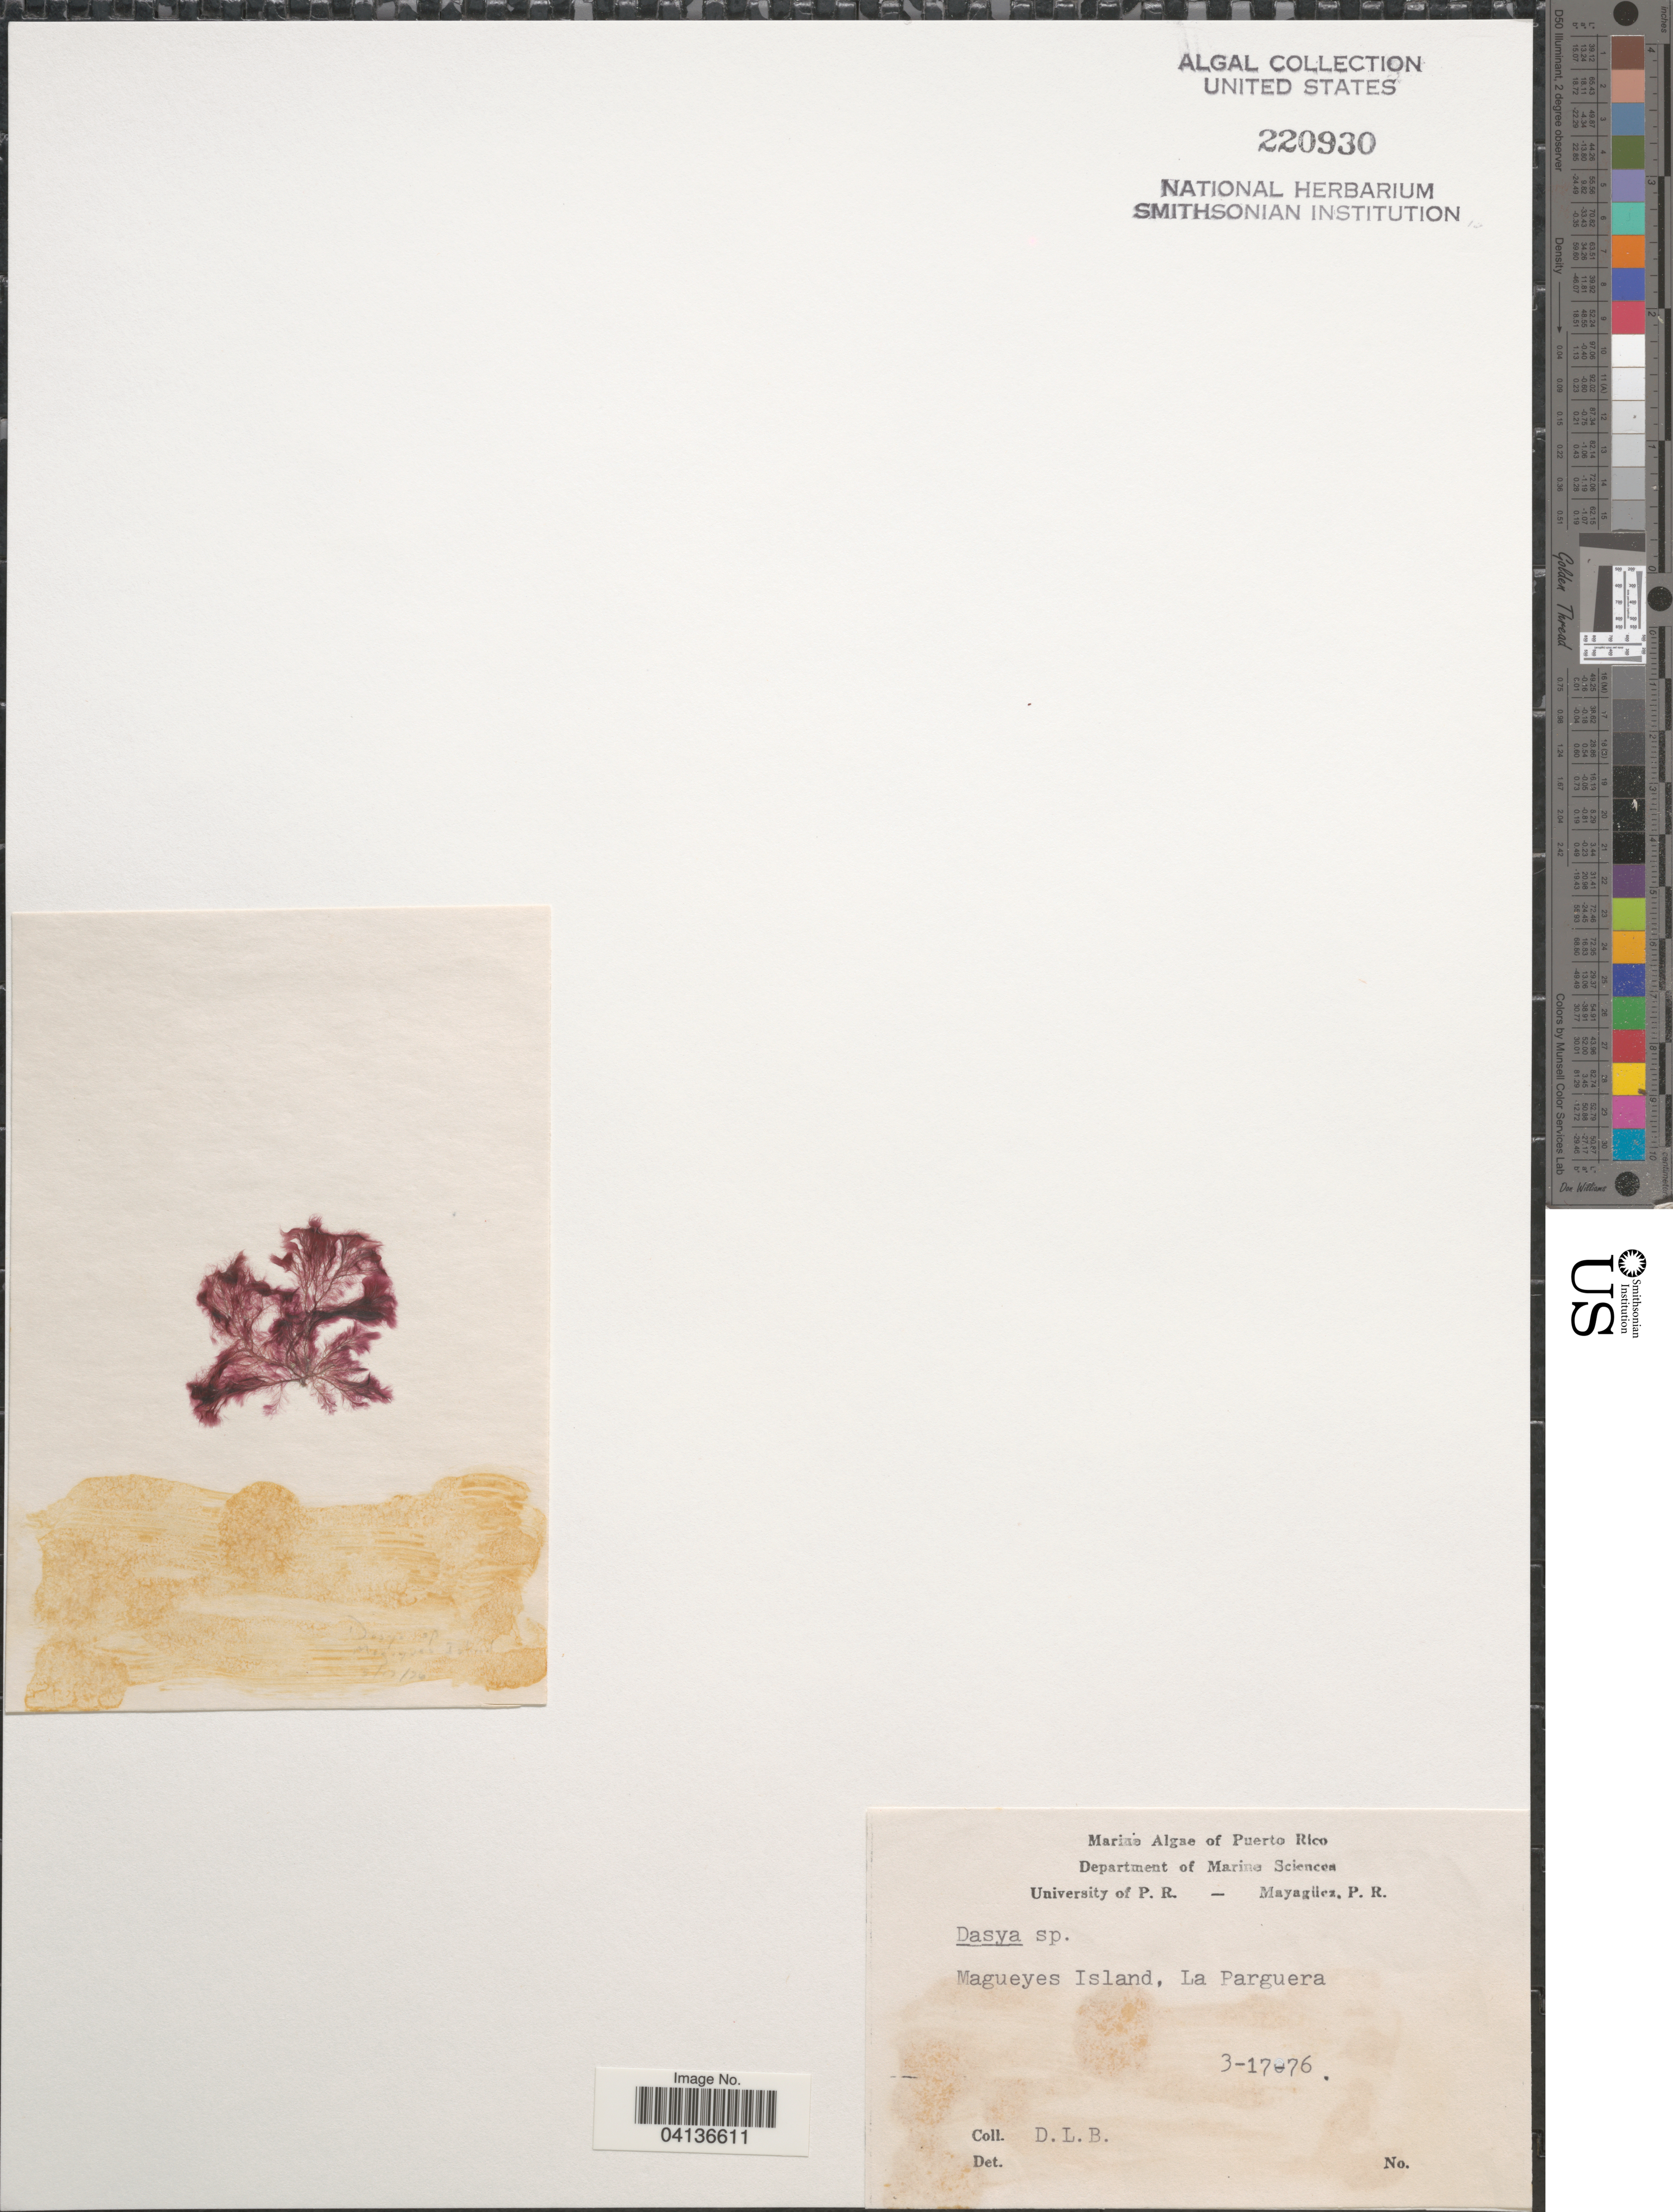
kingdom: Plantae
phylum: Rhodophyta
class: Florideophyceae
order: Ceramiales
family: Dasyaceae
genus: Dasya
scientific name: Dasya sp.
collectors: D. L. B.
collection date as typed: Transcribed d/m/y: 17/3/76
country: Puerto Rico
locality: Magueyes Island, La Parguera.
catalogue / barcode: US 220930